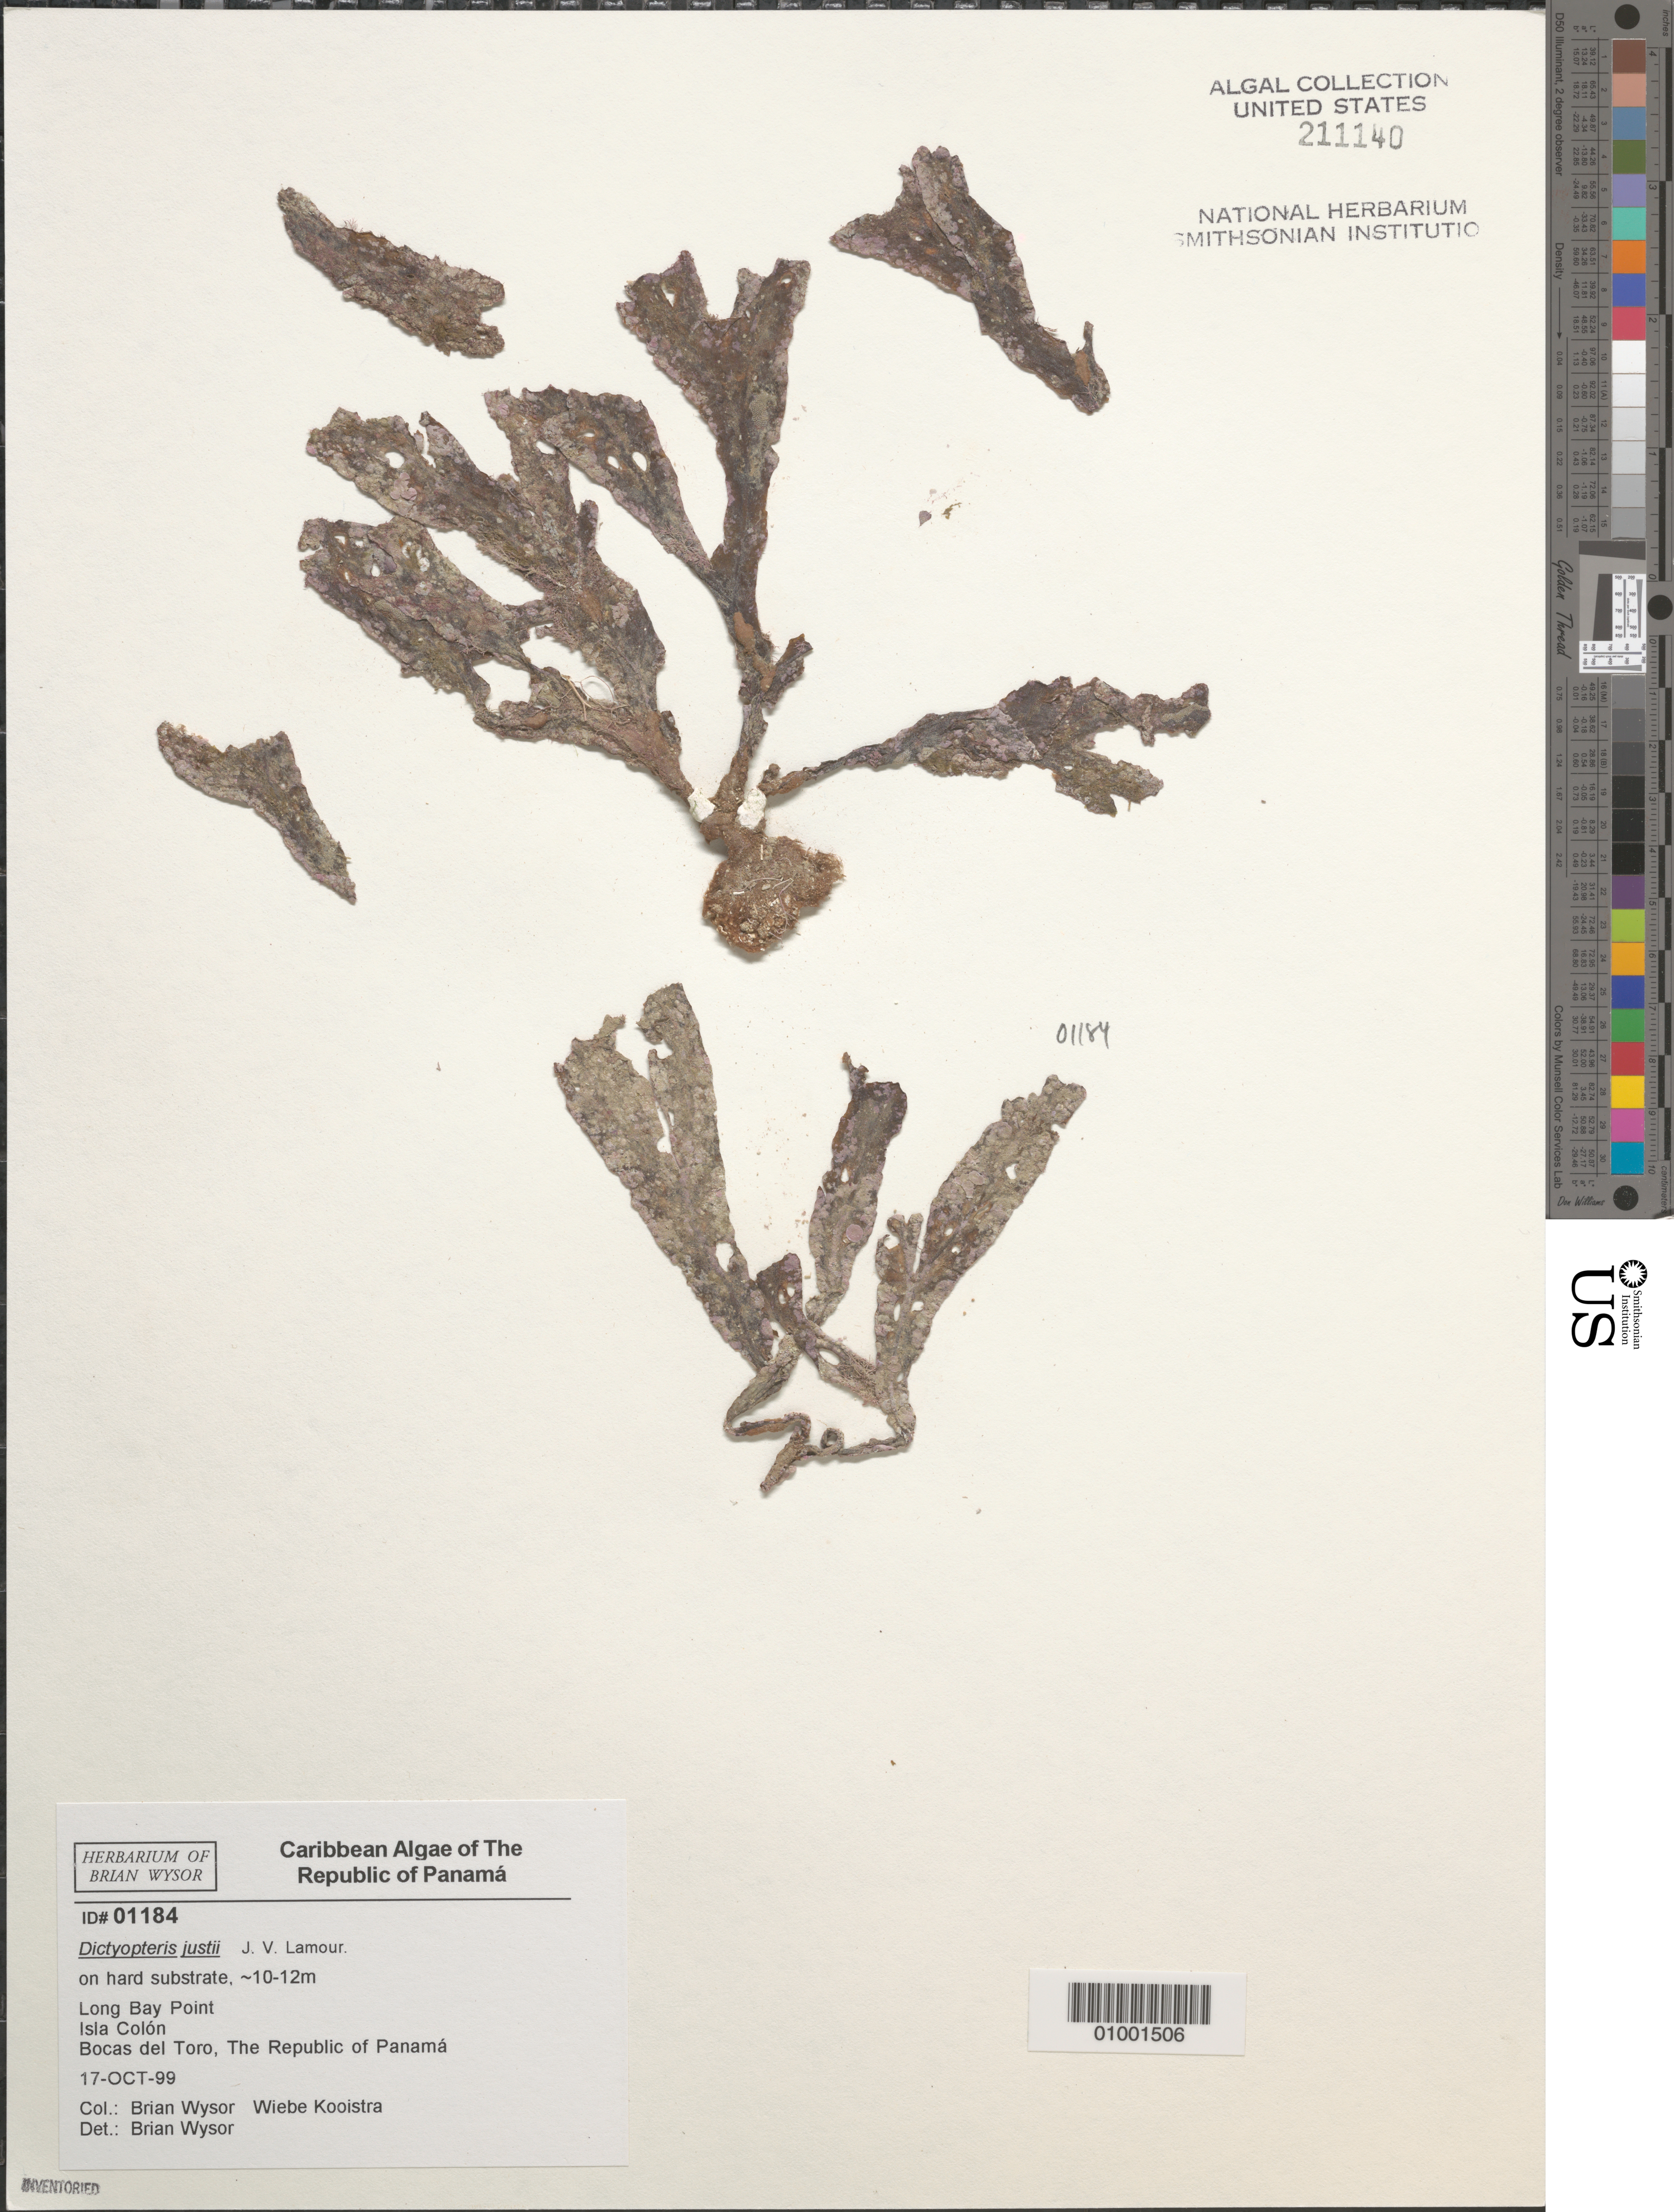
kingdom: Chromista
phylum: Ochrophyta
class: Phaeophyceae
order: Dictyotales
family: Dictyotaceae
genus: Dictyopteris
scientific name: Dictyopteris justii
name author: J.V.Lamouroux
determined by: Wysor, B.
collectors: B. Wysor & W. Kooistra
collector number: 01184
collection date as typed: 17 Oct 1999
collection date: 1999-10-17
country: Panama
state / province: Bocas del Toro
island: Colón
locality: Long Bay Point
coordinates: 9 24' 00" N, 82 13' 39" W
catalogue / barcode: US 211140